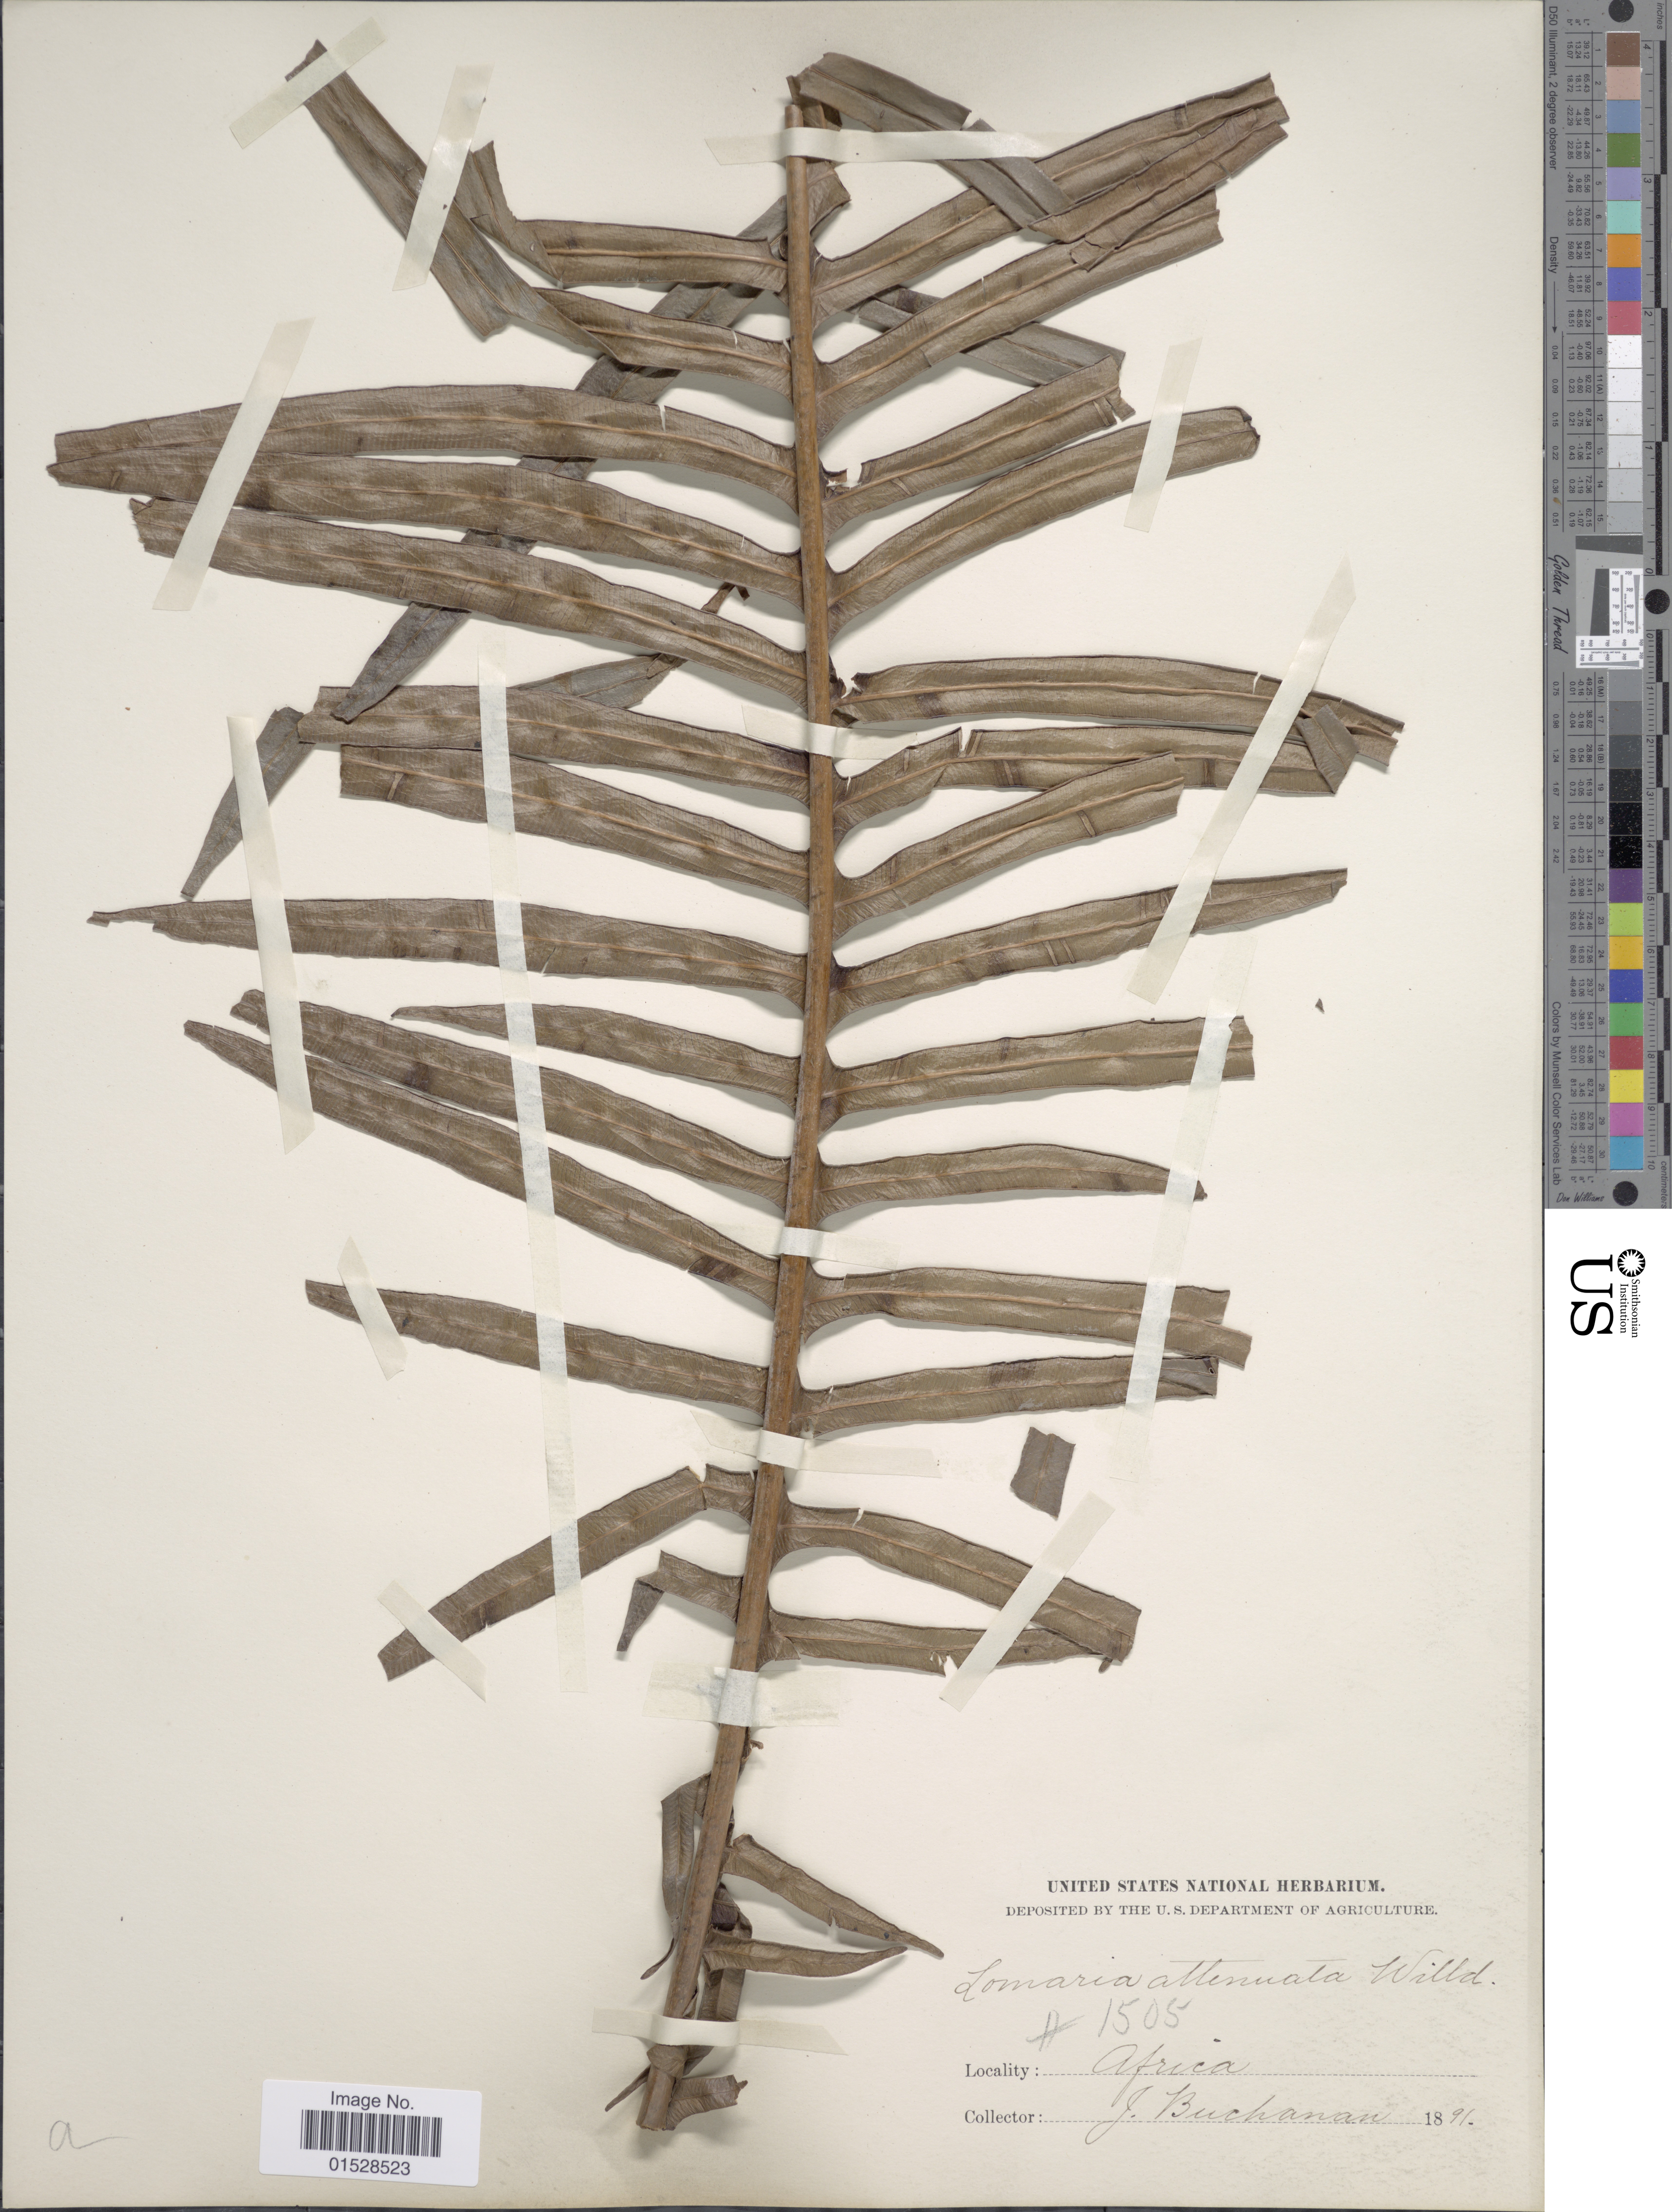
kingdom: Plantae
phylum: Tracheophyta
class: Polypodiopsida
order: Polypodiales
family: Blechnaceae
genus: Blechnum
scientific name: Blechnum attenuatum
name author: (Sw.) Mett.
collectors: J. Buchanan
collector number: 1505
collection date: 1891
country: Malawi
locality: Africa.